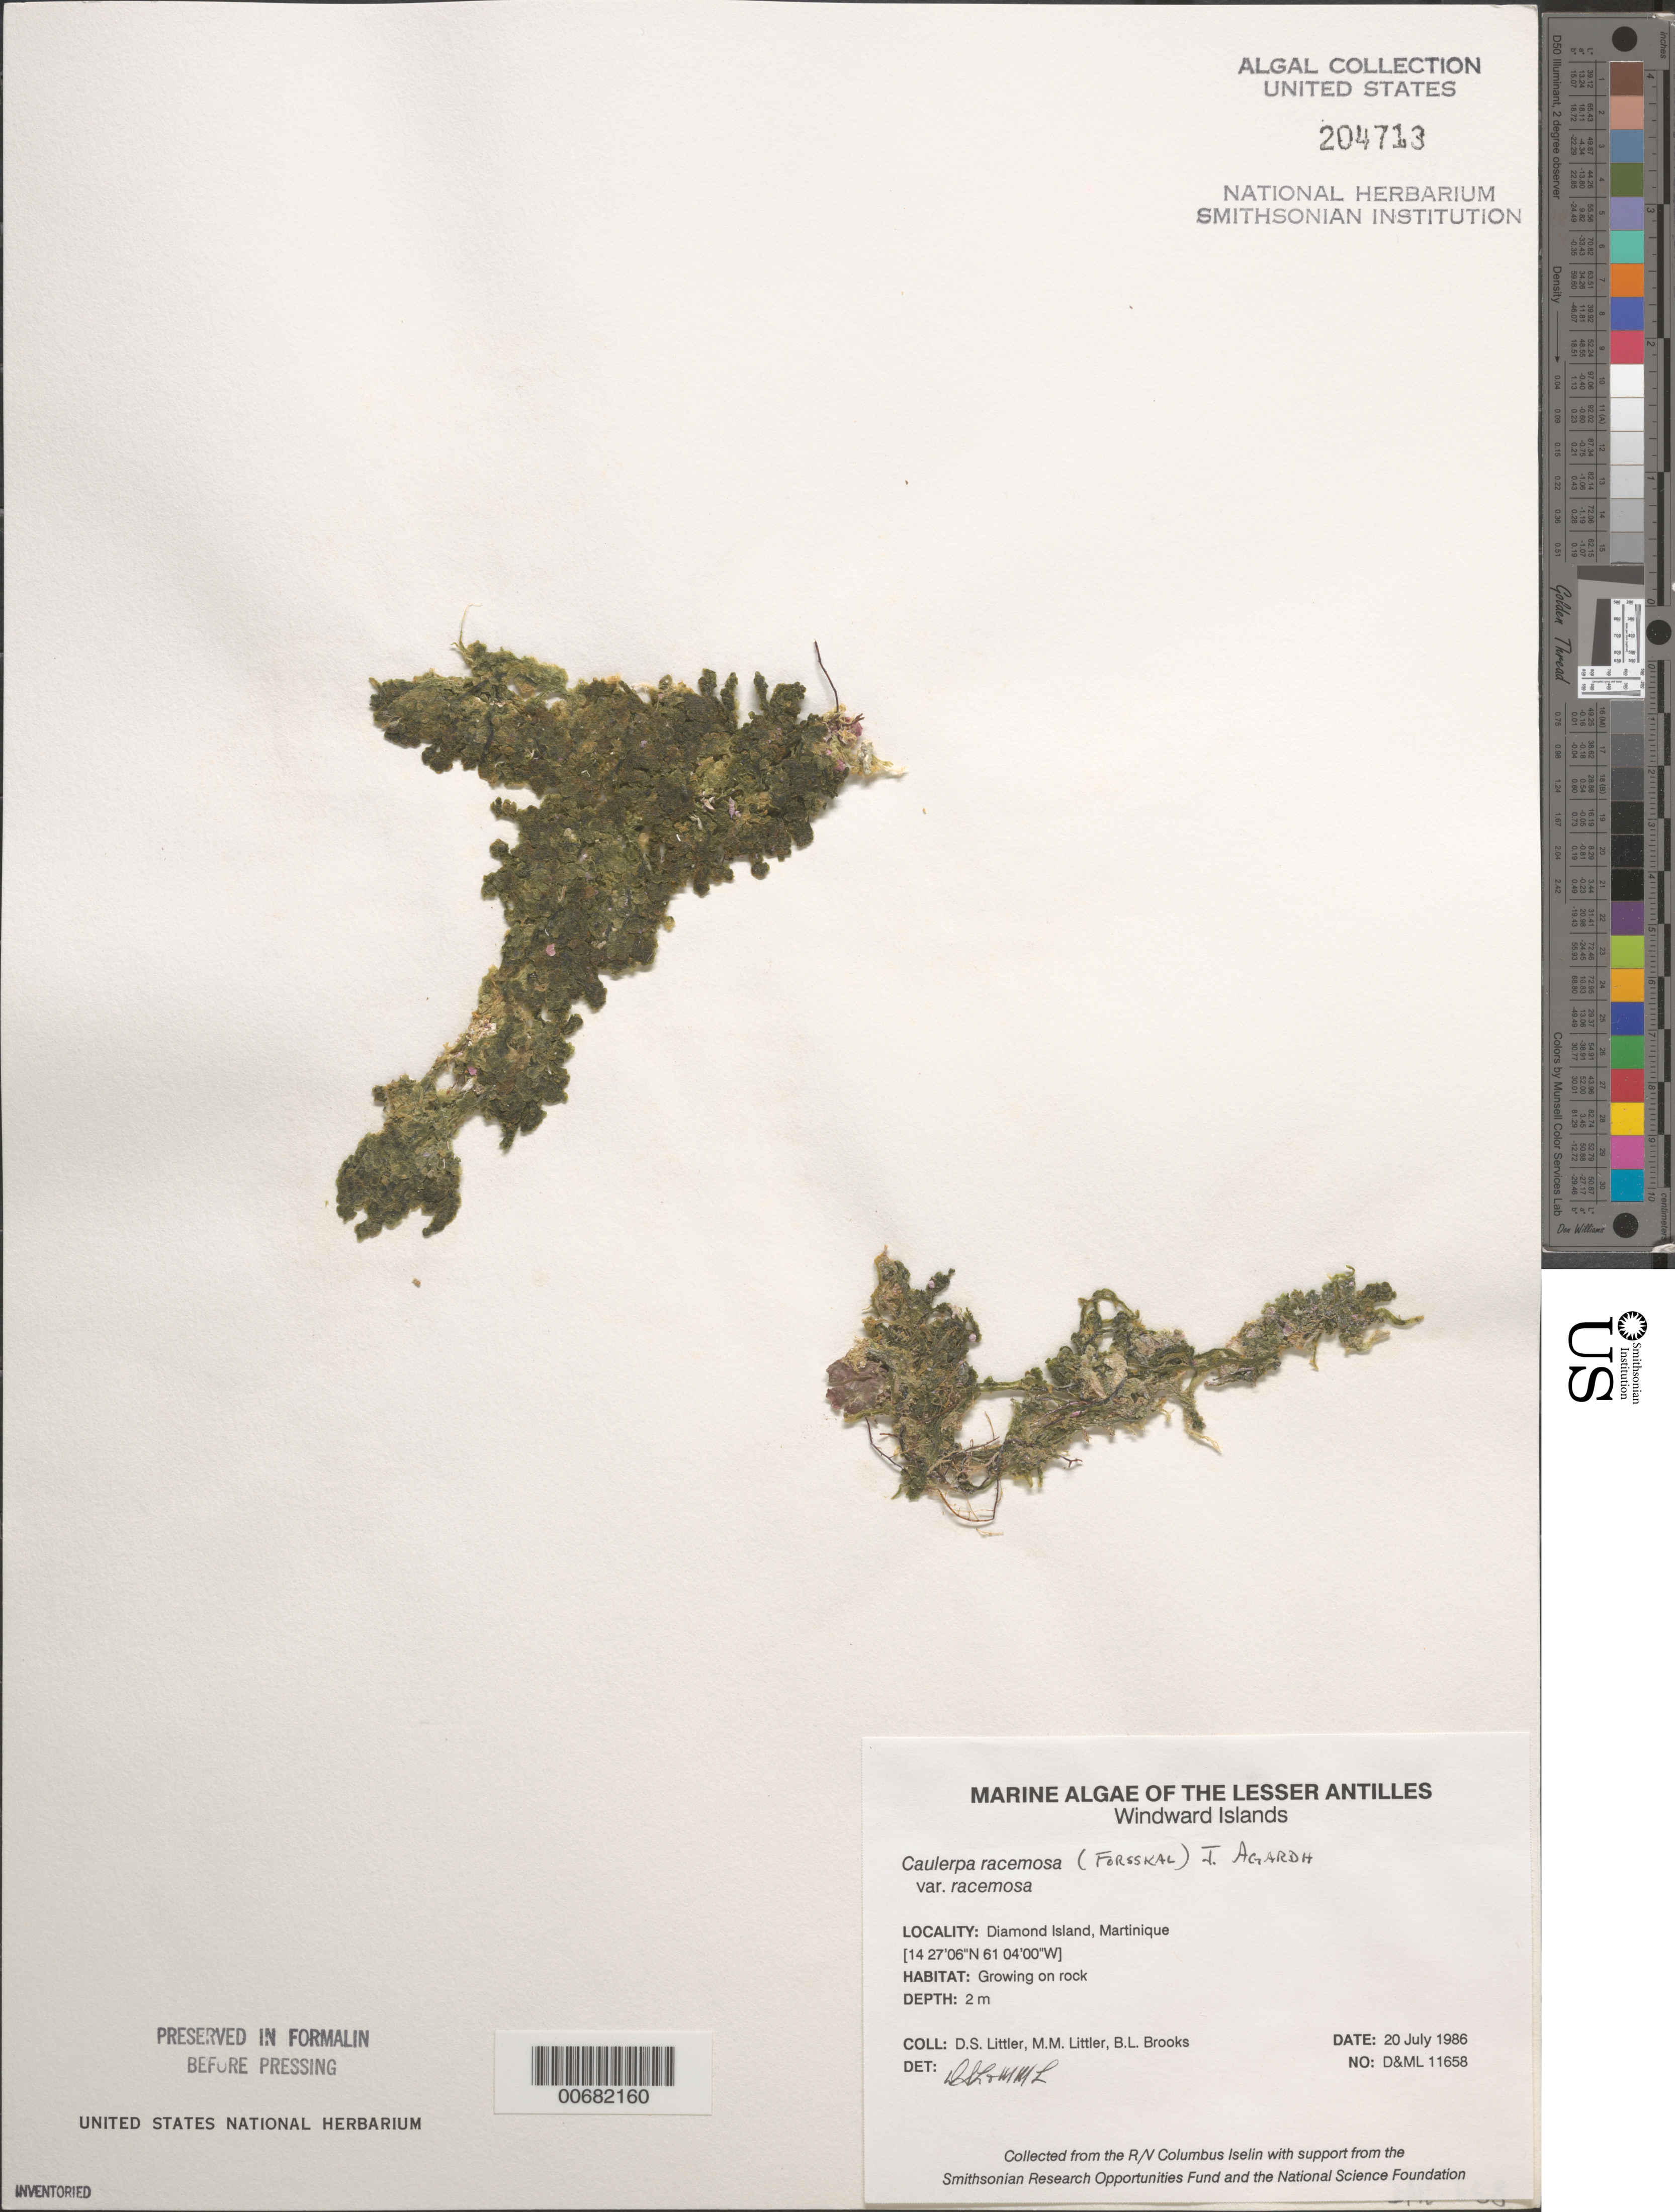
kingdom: Plantae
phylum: Chlorophyta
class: Ulvophyceae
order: Bryopsidales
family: Caulerpaceae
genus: Caulerpa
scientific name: Caulerpa racemosa var. racemosa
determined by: Littler, D. S.; Littler, M. M.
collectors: D. S. Littler, M. M. Littler & B. Brooks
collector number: D&ML 11658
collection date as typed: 20 Jul 1986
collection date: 1986-07-20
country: Martinique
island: Diamond Island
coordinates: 14 27' 06" N, 61 04' 00" W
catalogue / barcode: US 204713